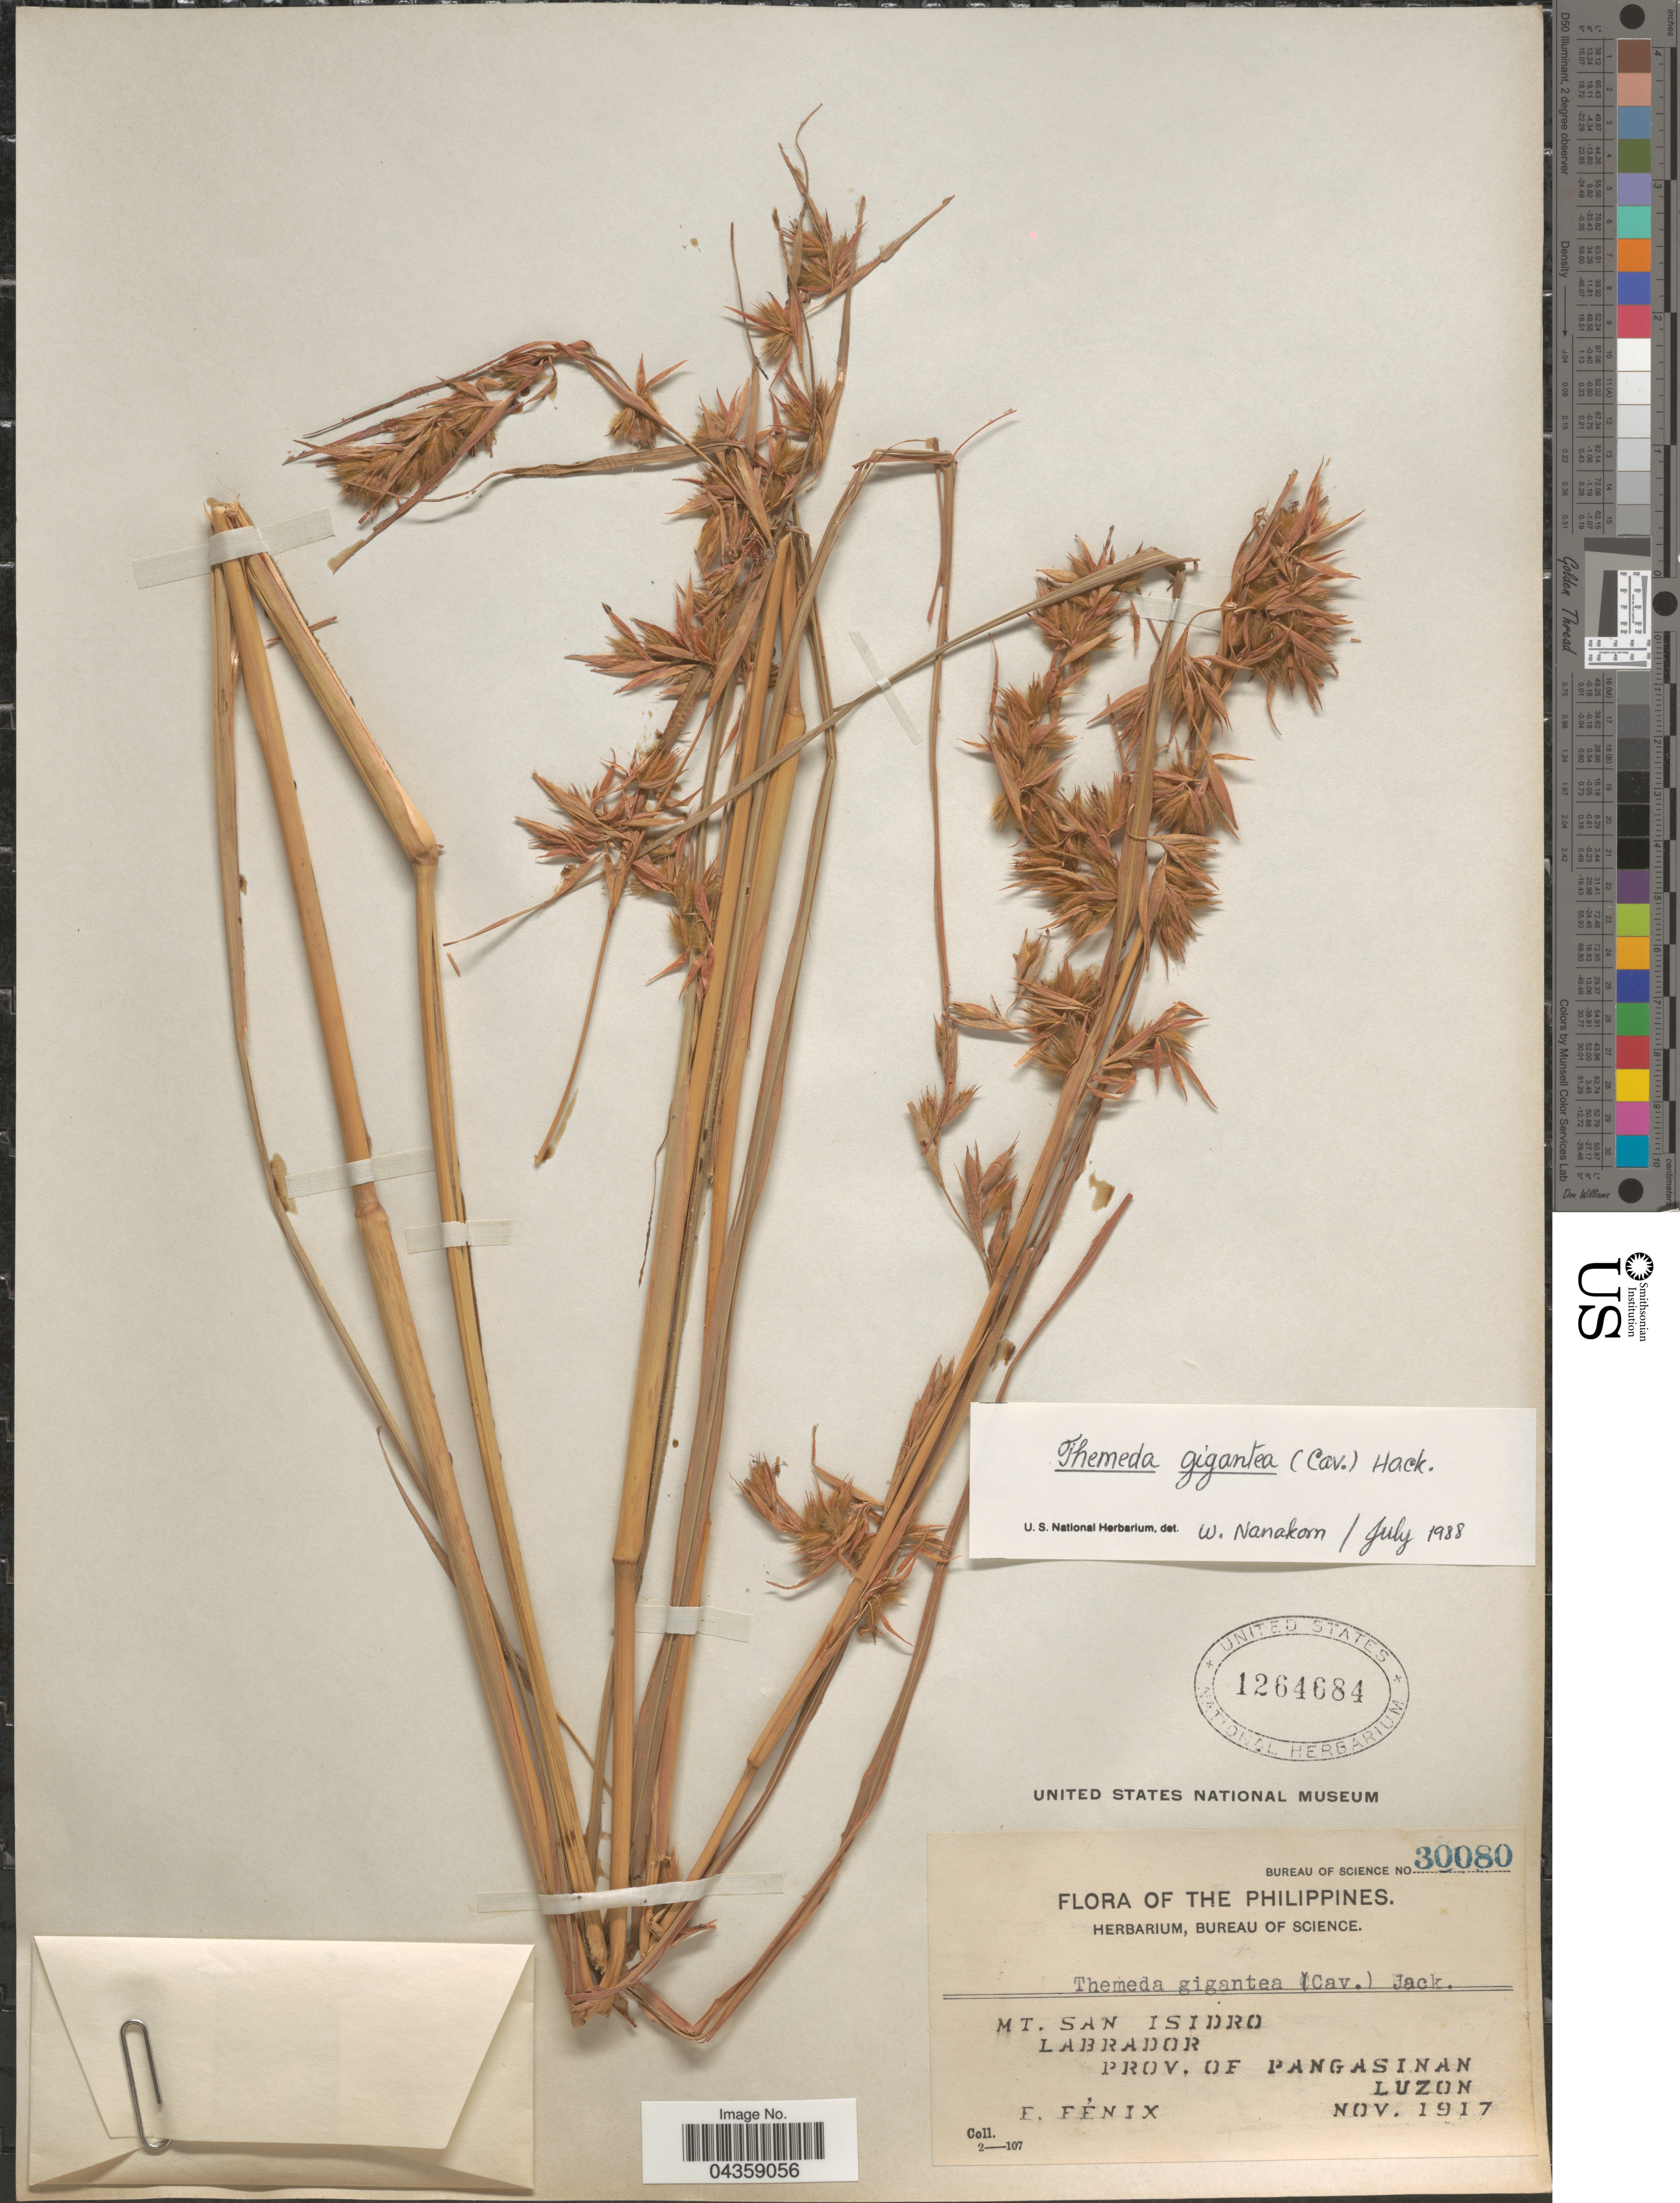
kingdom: Plantae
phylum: Tracheophyta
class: Liliopsida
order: Poales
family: Poaceae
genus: Themeda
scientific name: Themeda gigantea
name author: Hack.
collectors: E. Fénix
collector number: Bureau of Science 30080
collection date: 1917-11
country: Philippines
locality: Mt. San Isidro. Labrador. Prov. of Pangasinan. Luzon.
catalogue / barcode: US 1264684